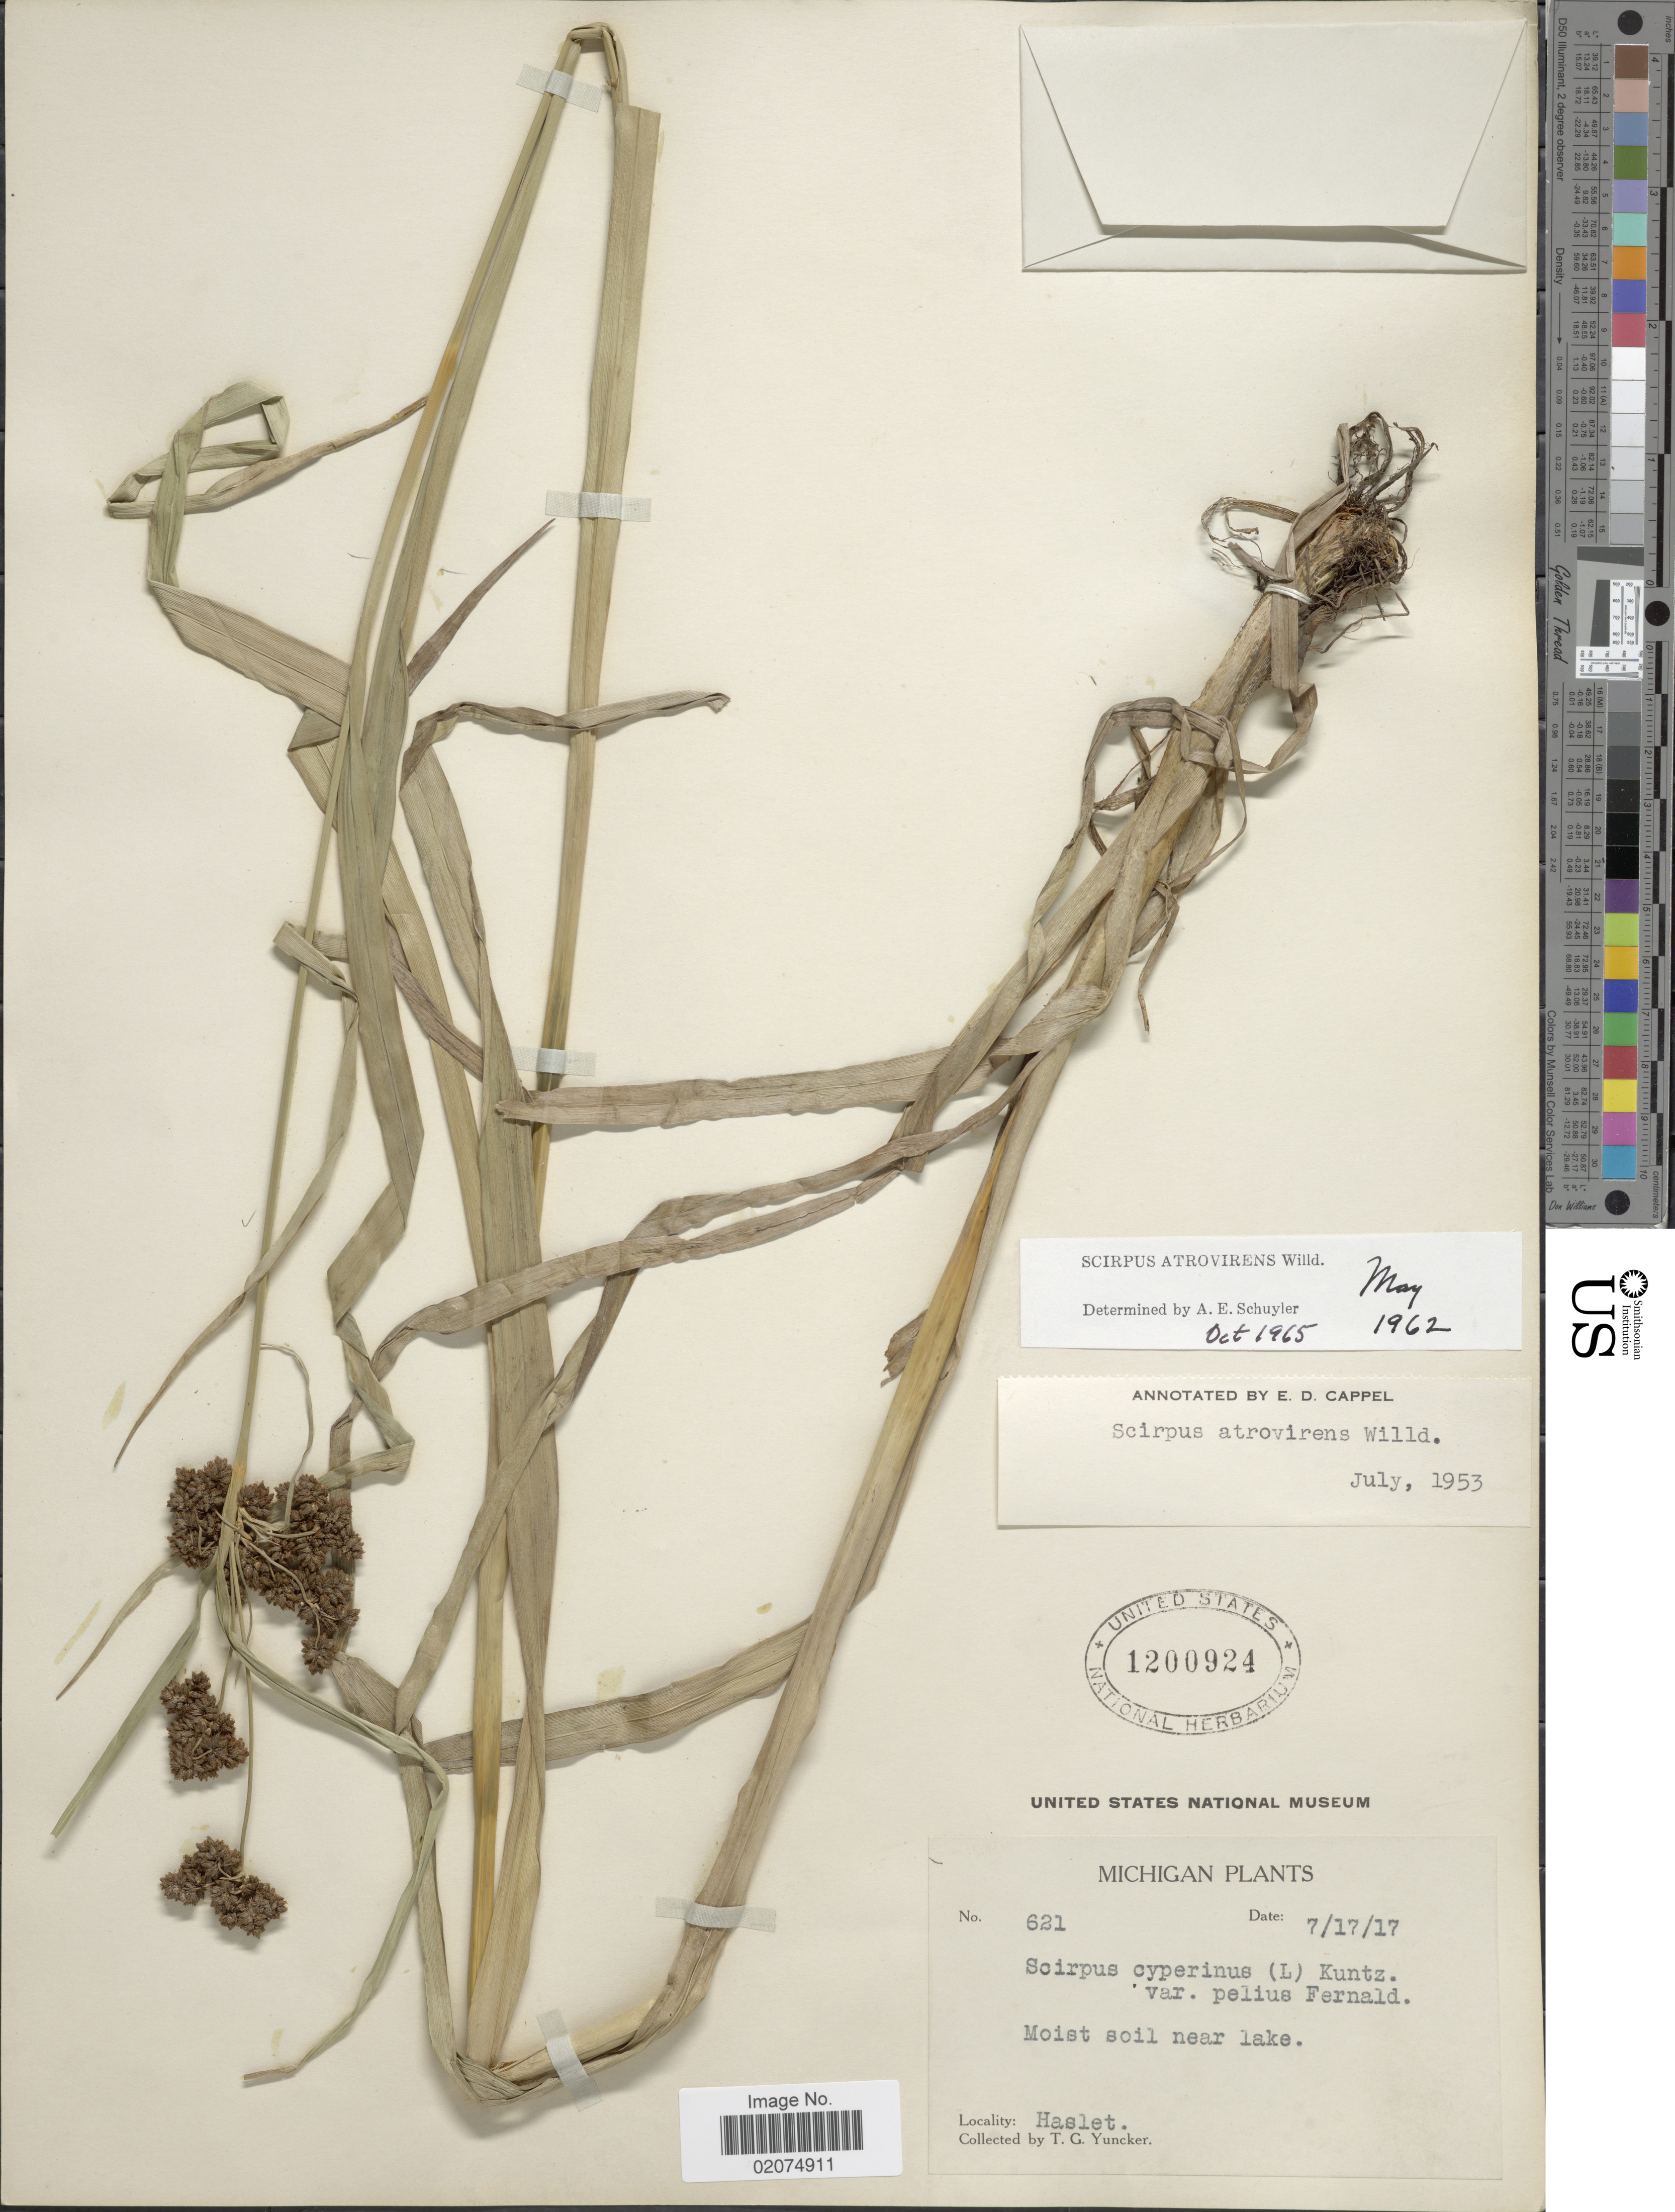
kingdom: Plantae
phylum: Tracheophyta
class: Liliopsida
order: Poales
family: Cyperaceae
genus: Scirpus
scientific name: Scirpus atrovirens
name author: Willd.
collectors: T. G. Yuncker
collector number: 621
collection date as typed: Transcribed d/m/y: 17/7/17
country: United States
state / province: Michigan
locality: Haslet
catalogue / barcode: US 1200924